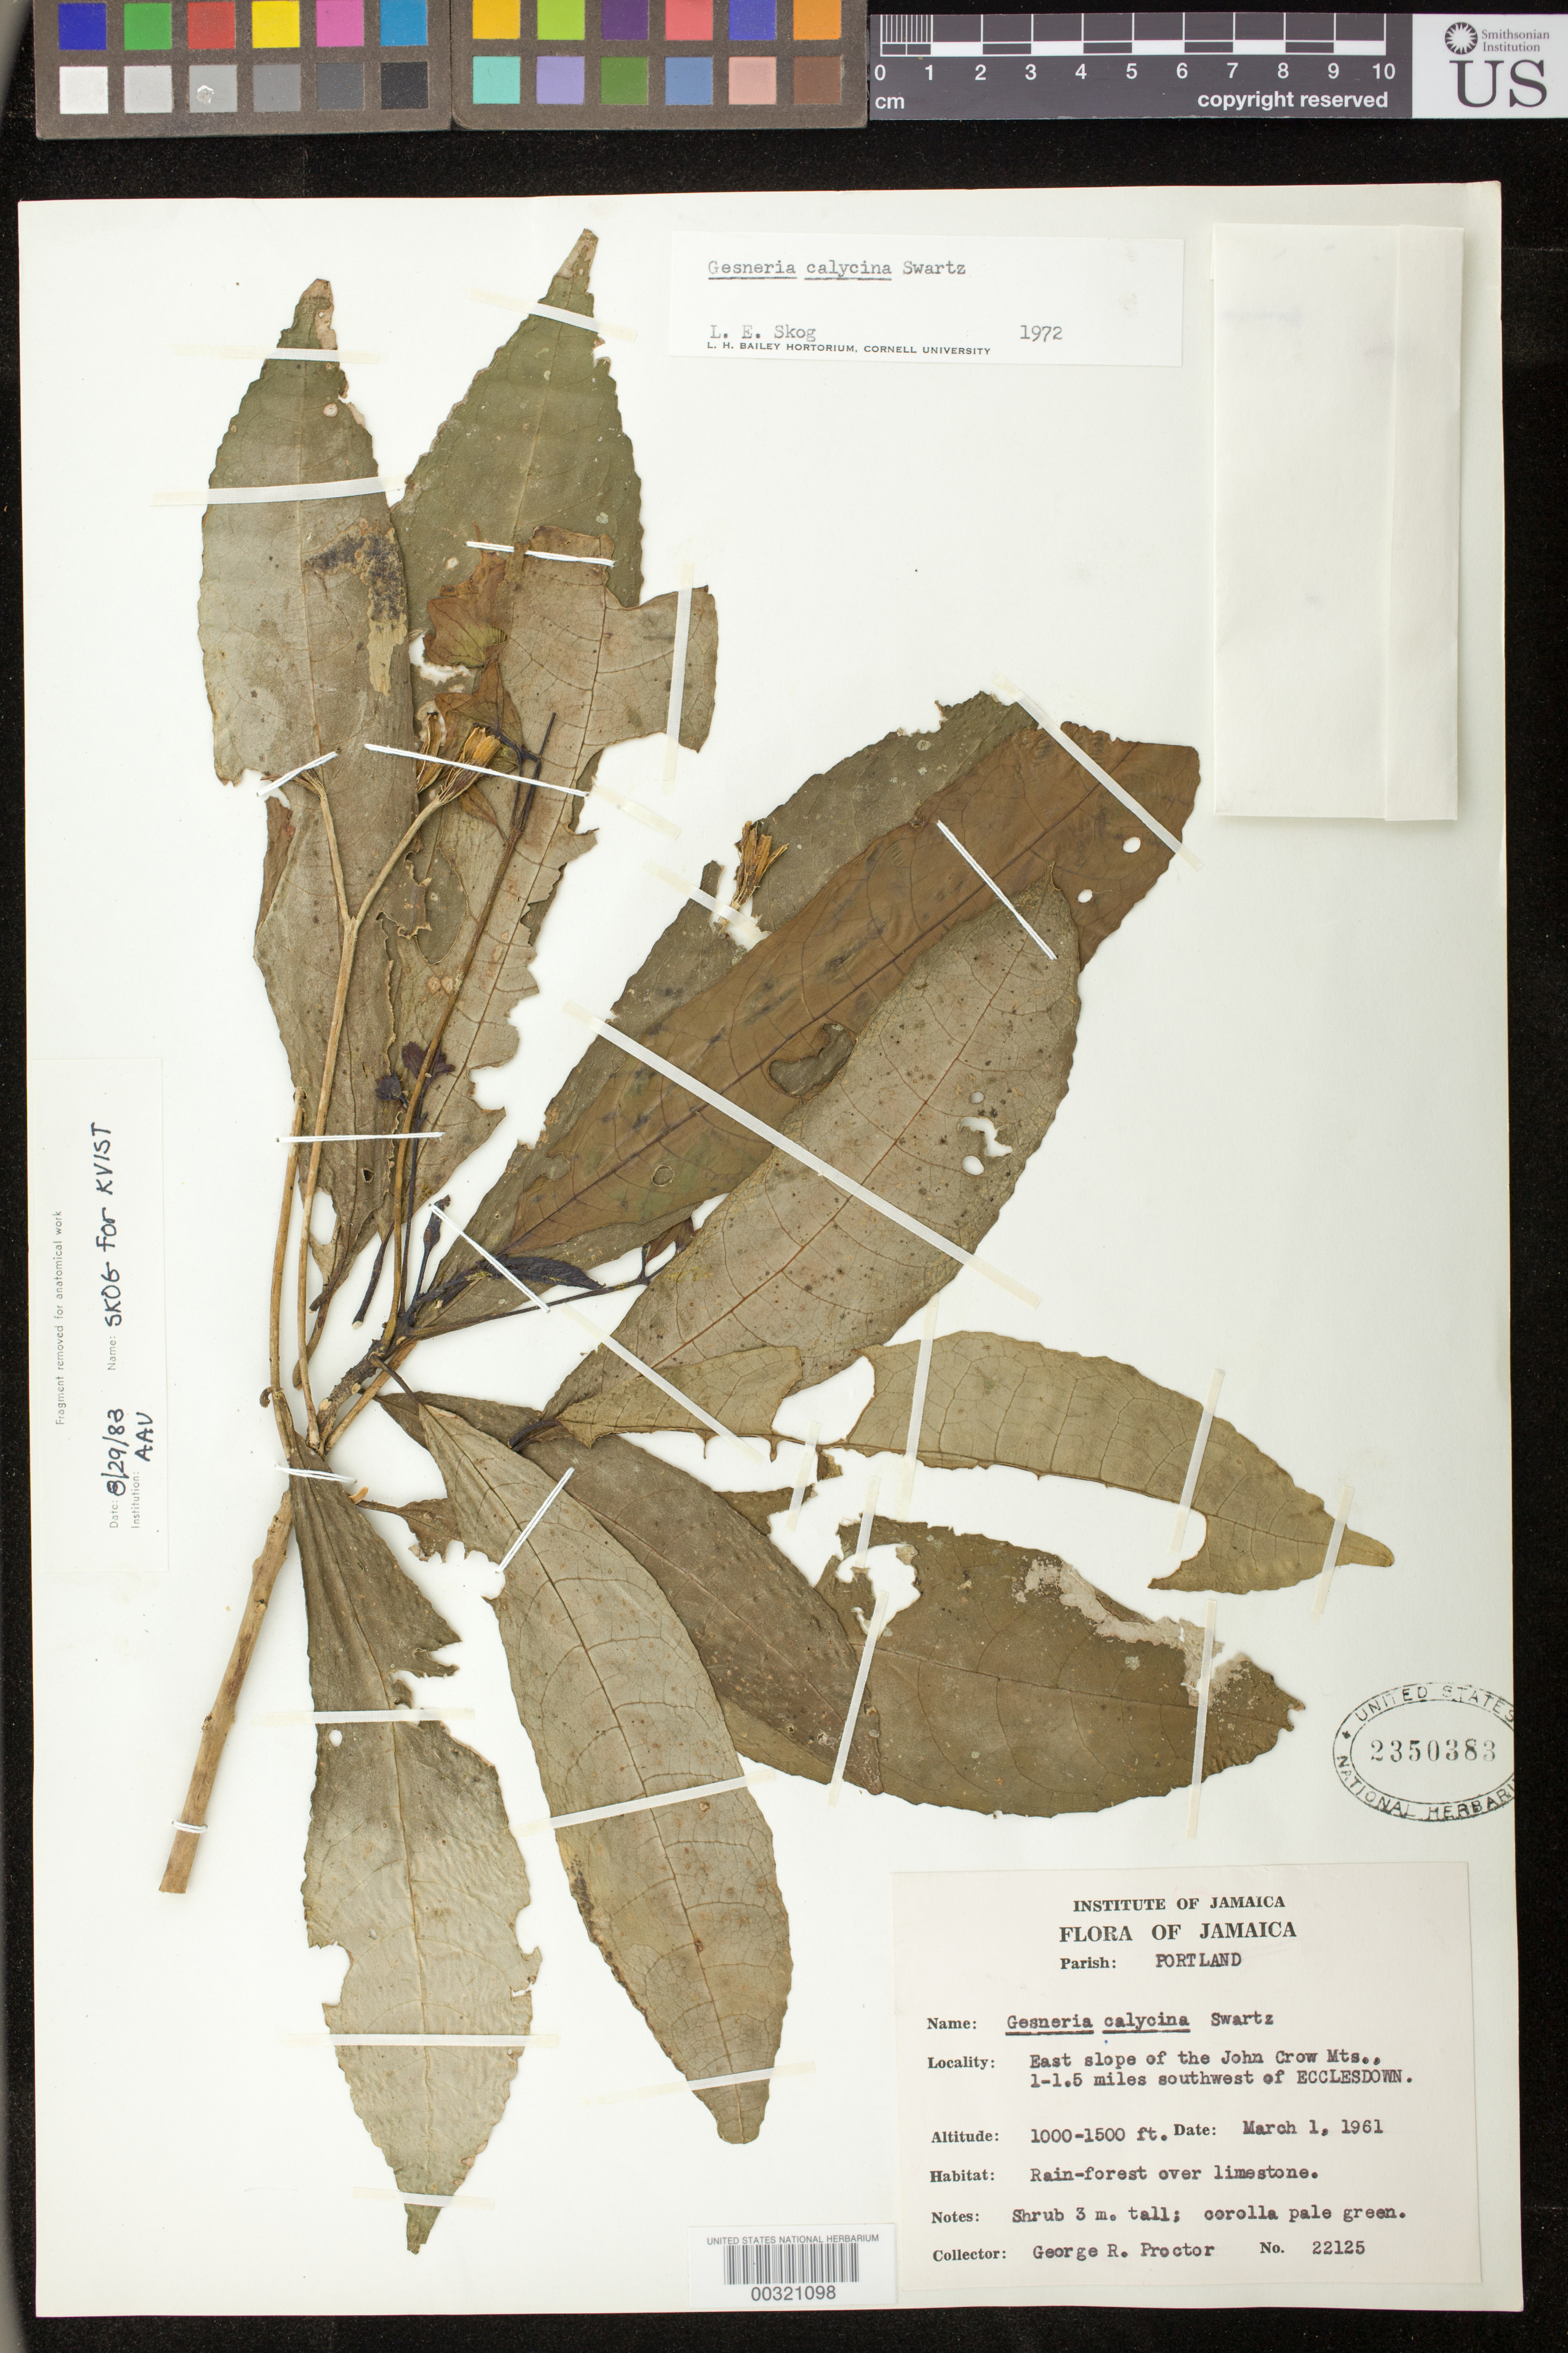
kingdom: Plantae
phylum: Tracheophyta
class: Magnoliopsida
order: Lamiales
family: Gesneriaceae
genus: Gesneria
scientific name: Gesneria calycina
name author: Sw.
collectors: G. R. Proctor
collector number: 22125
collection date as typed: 01 Mar 1961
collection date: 1961-03-01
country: Jamaica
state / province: Portland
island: Jamaica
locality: East slope of the John Crow Mts, 1-1.5 mi SW of Ecclesdown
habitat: Rain-forest over limestone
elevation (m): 305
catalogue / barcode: US 2350383